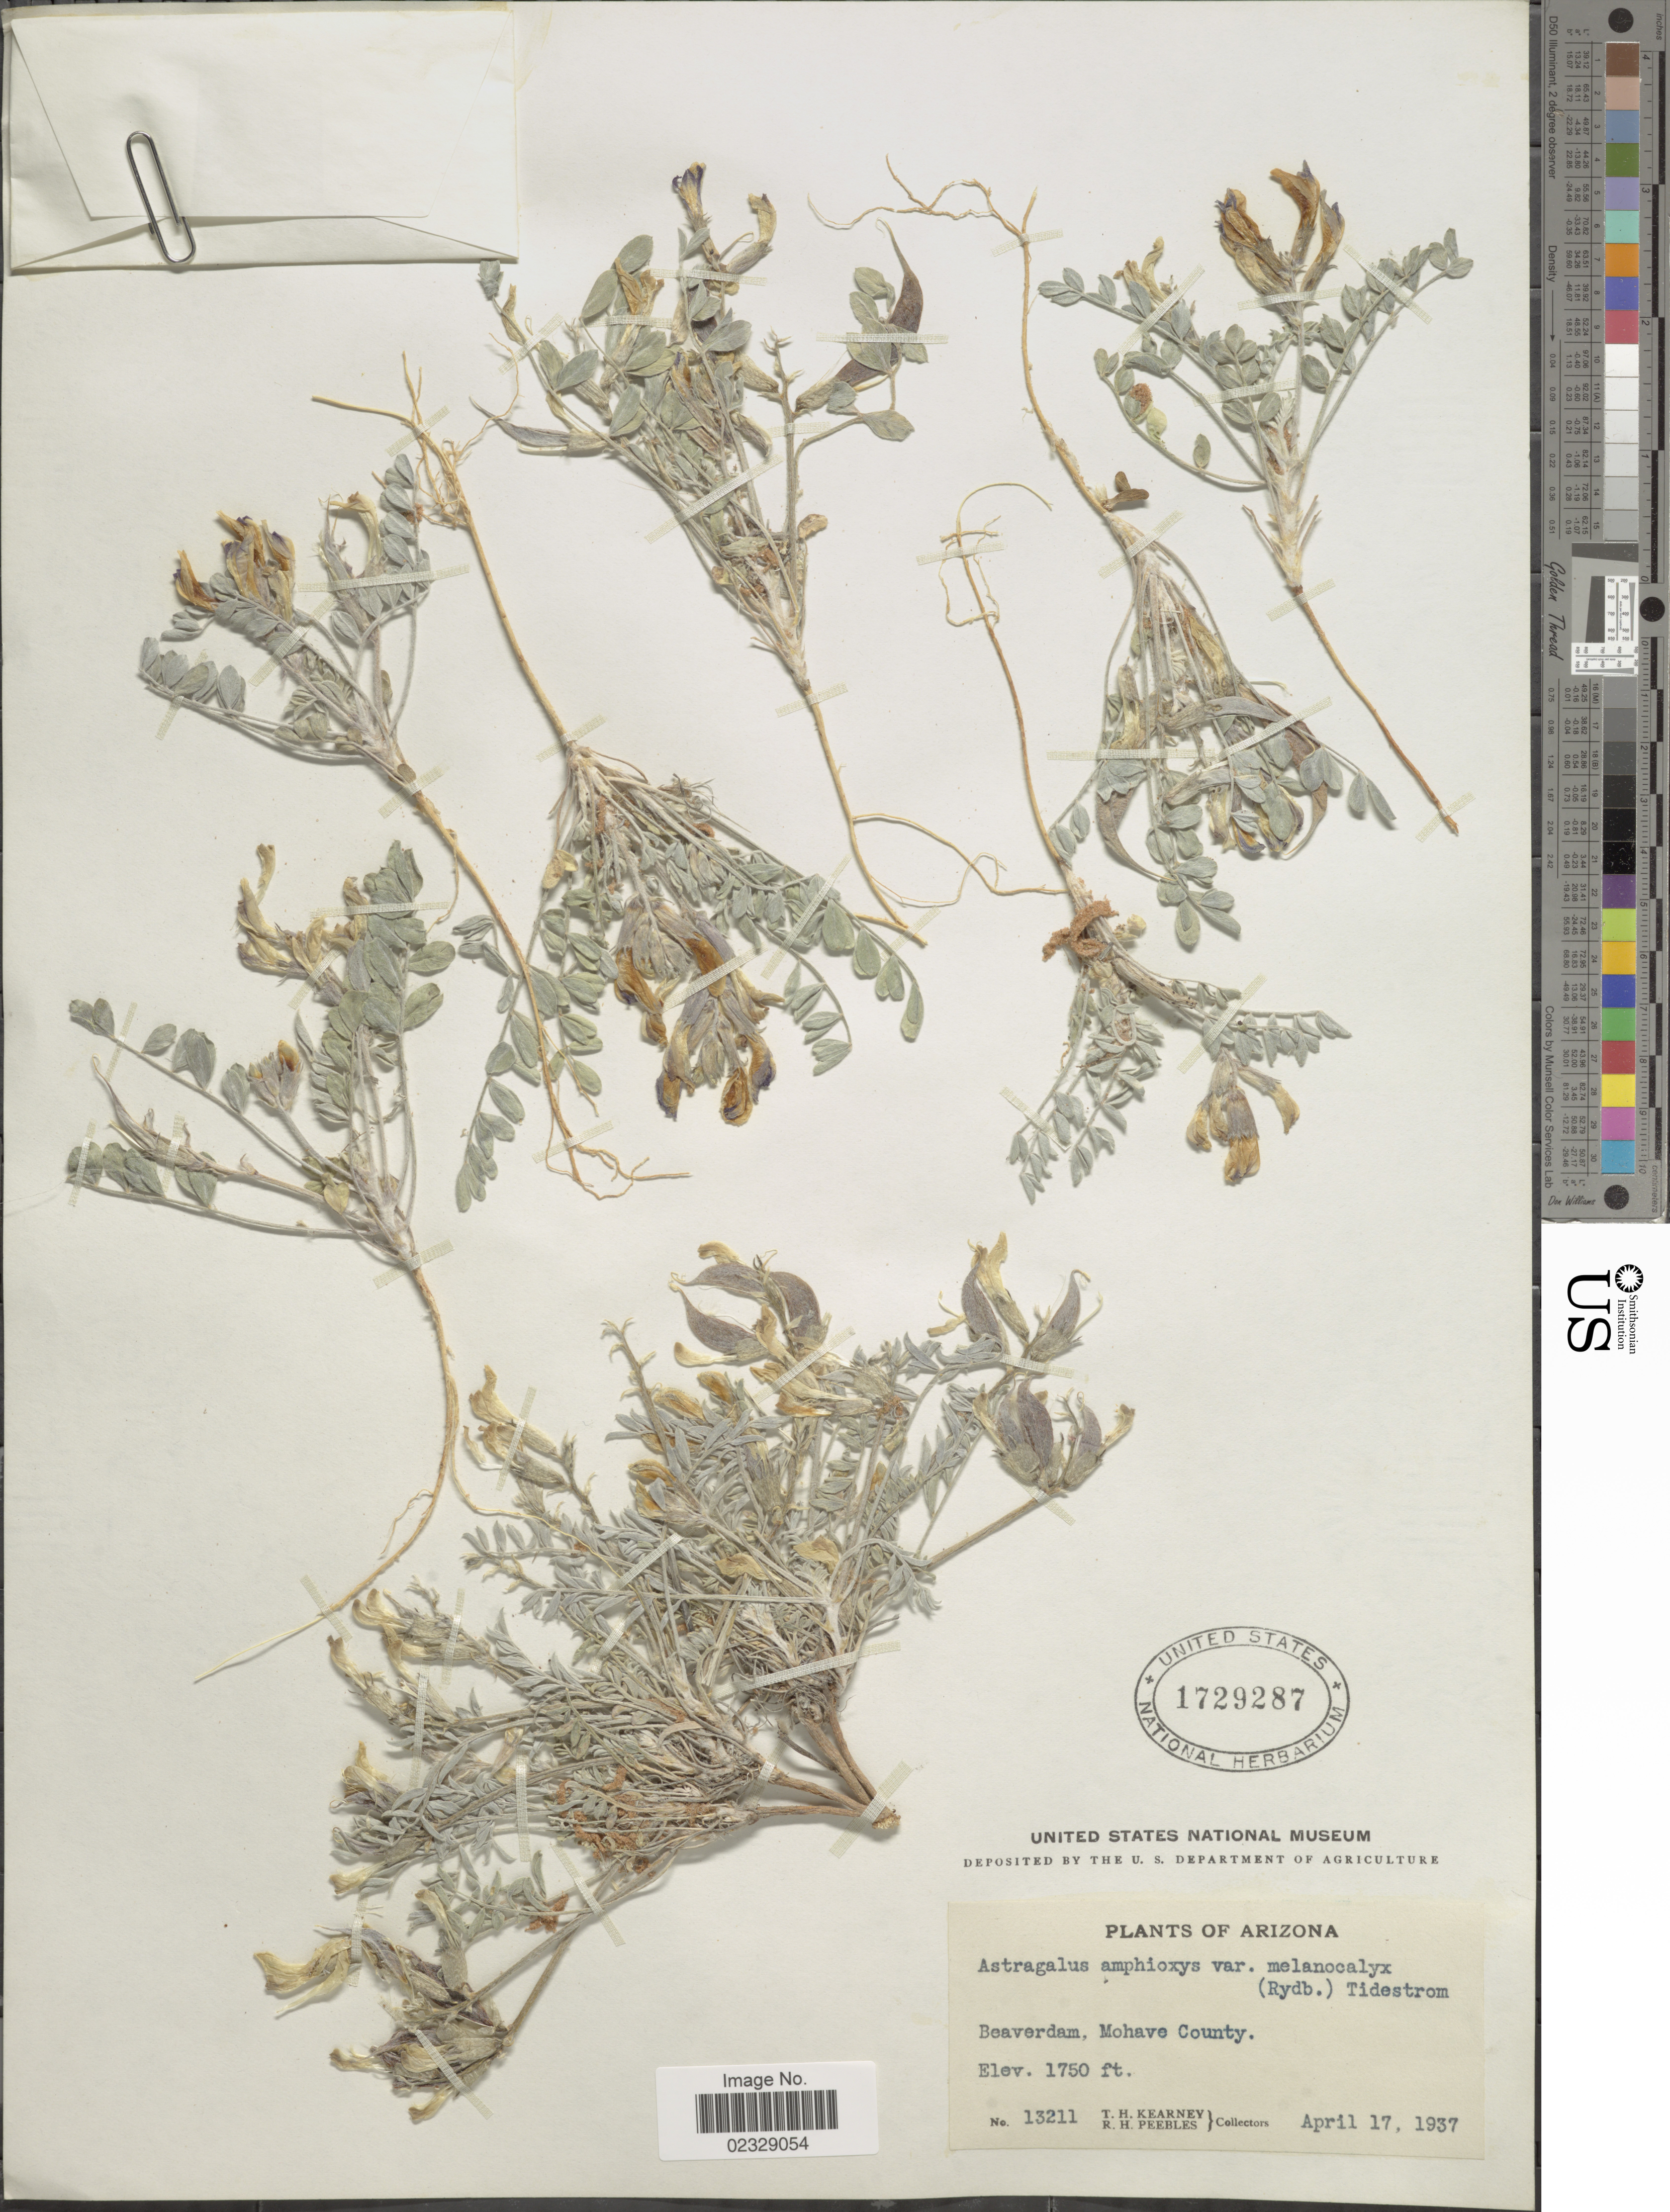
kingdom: Plantae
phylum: Tracheophyta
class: Magnoliopsida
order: Fabales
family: Fabaceae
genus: Astragalus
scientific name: Astragalus amphioxys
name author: A. Gray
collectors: T. H. Kearney & R. H. Peebles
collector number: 13211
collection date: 1937-04-17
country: United States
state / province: Arizona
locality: Beaverdam, Mohave County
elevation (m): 533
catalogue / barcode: US 1729287